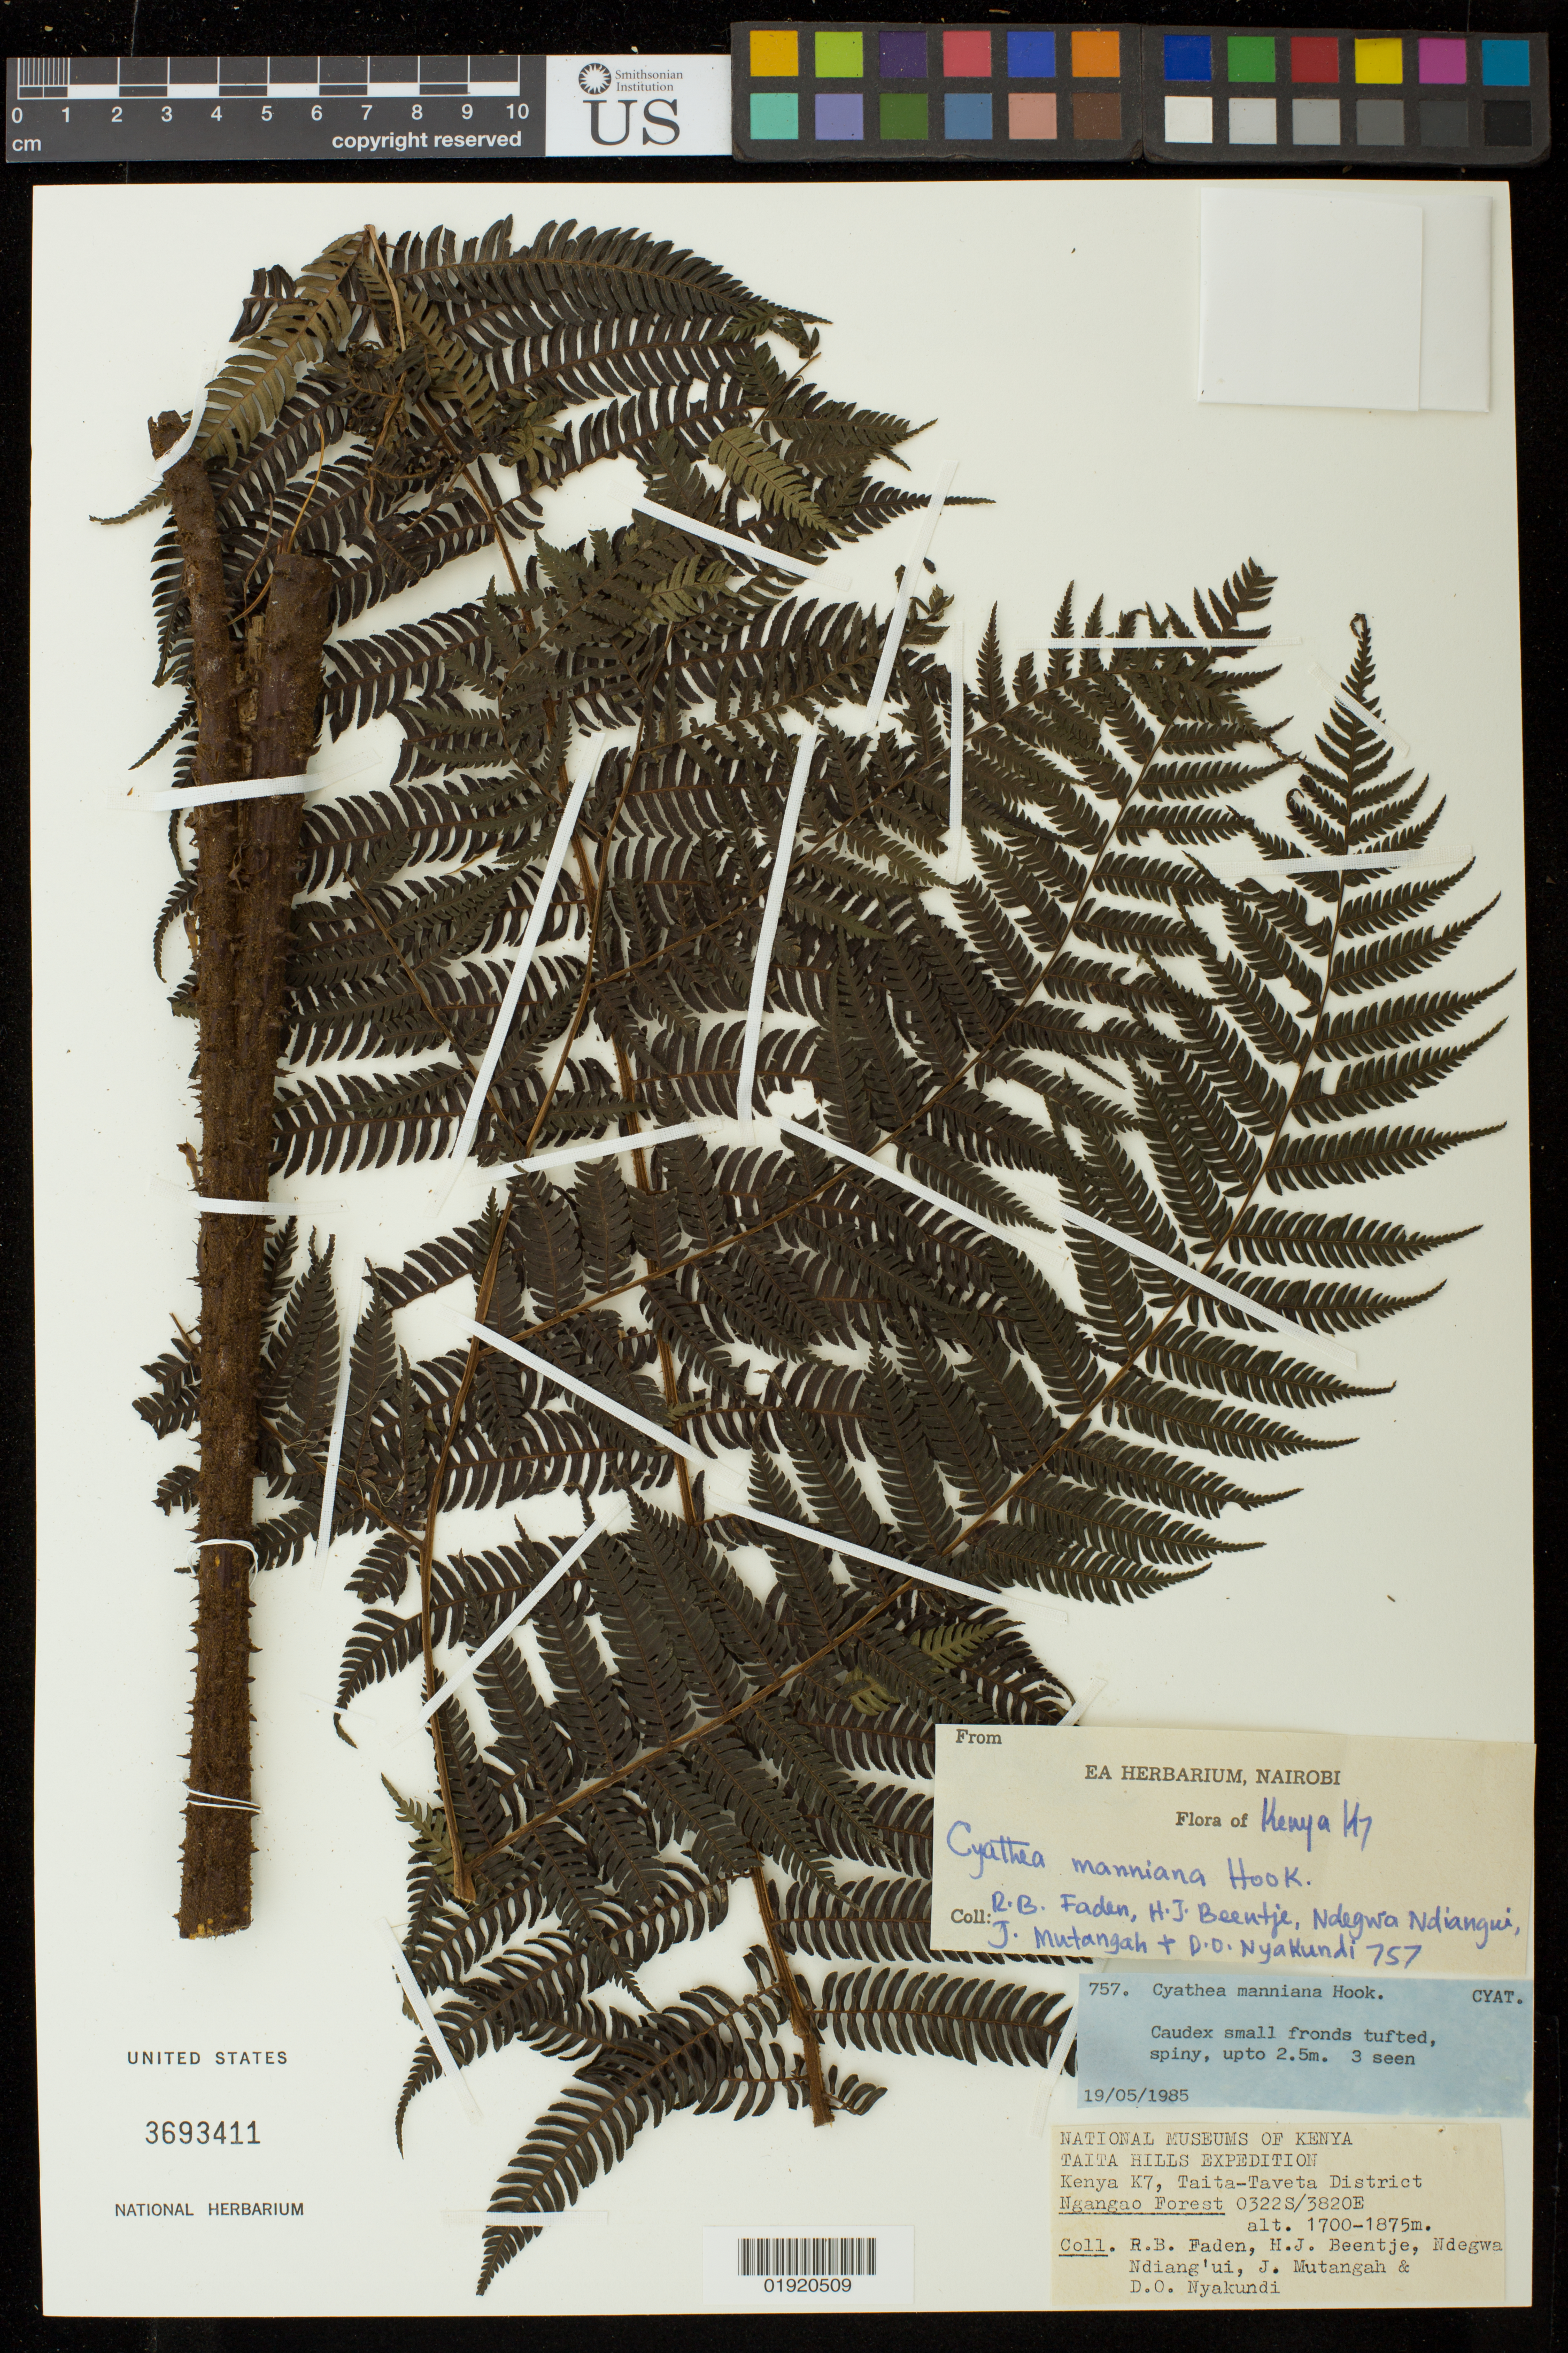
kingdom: Plantae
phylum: Tracheophyta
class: Polypodiopsida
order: Cyatheales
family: Cyatheaceae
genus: Cyathea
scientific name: Cyathea manniana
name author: Hook.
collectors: R. B. Faden, H. J. Beentje, N. Ndinag'ui, J. Mutangah & D. Nyakundi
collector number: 757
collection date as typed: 19/05/1985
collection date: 1985-05-19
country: Kenya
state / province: Taita Taveta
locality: Kenya K7, Taita-Taveta District, Taita Hills, Ngangao Forest.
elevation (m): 1700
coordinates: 0322S, 3820E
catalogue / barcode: US 3693411